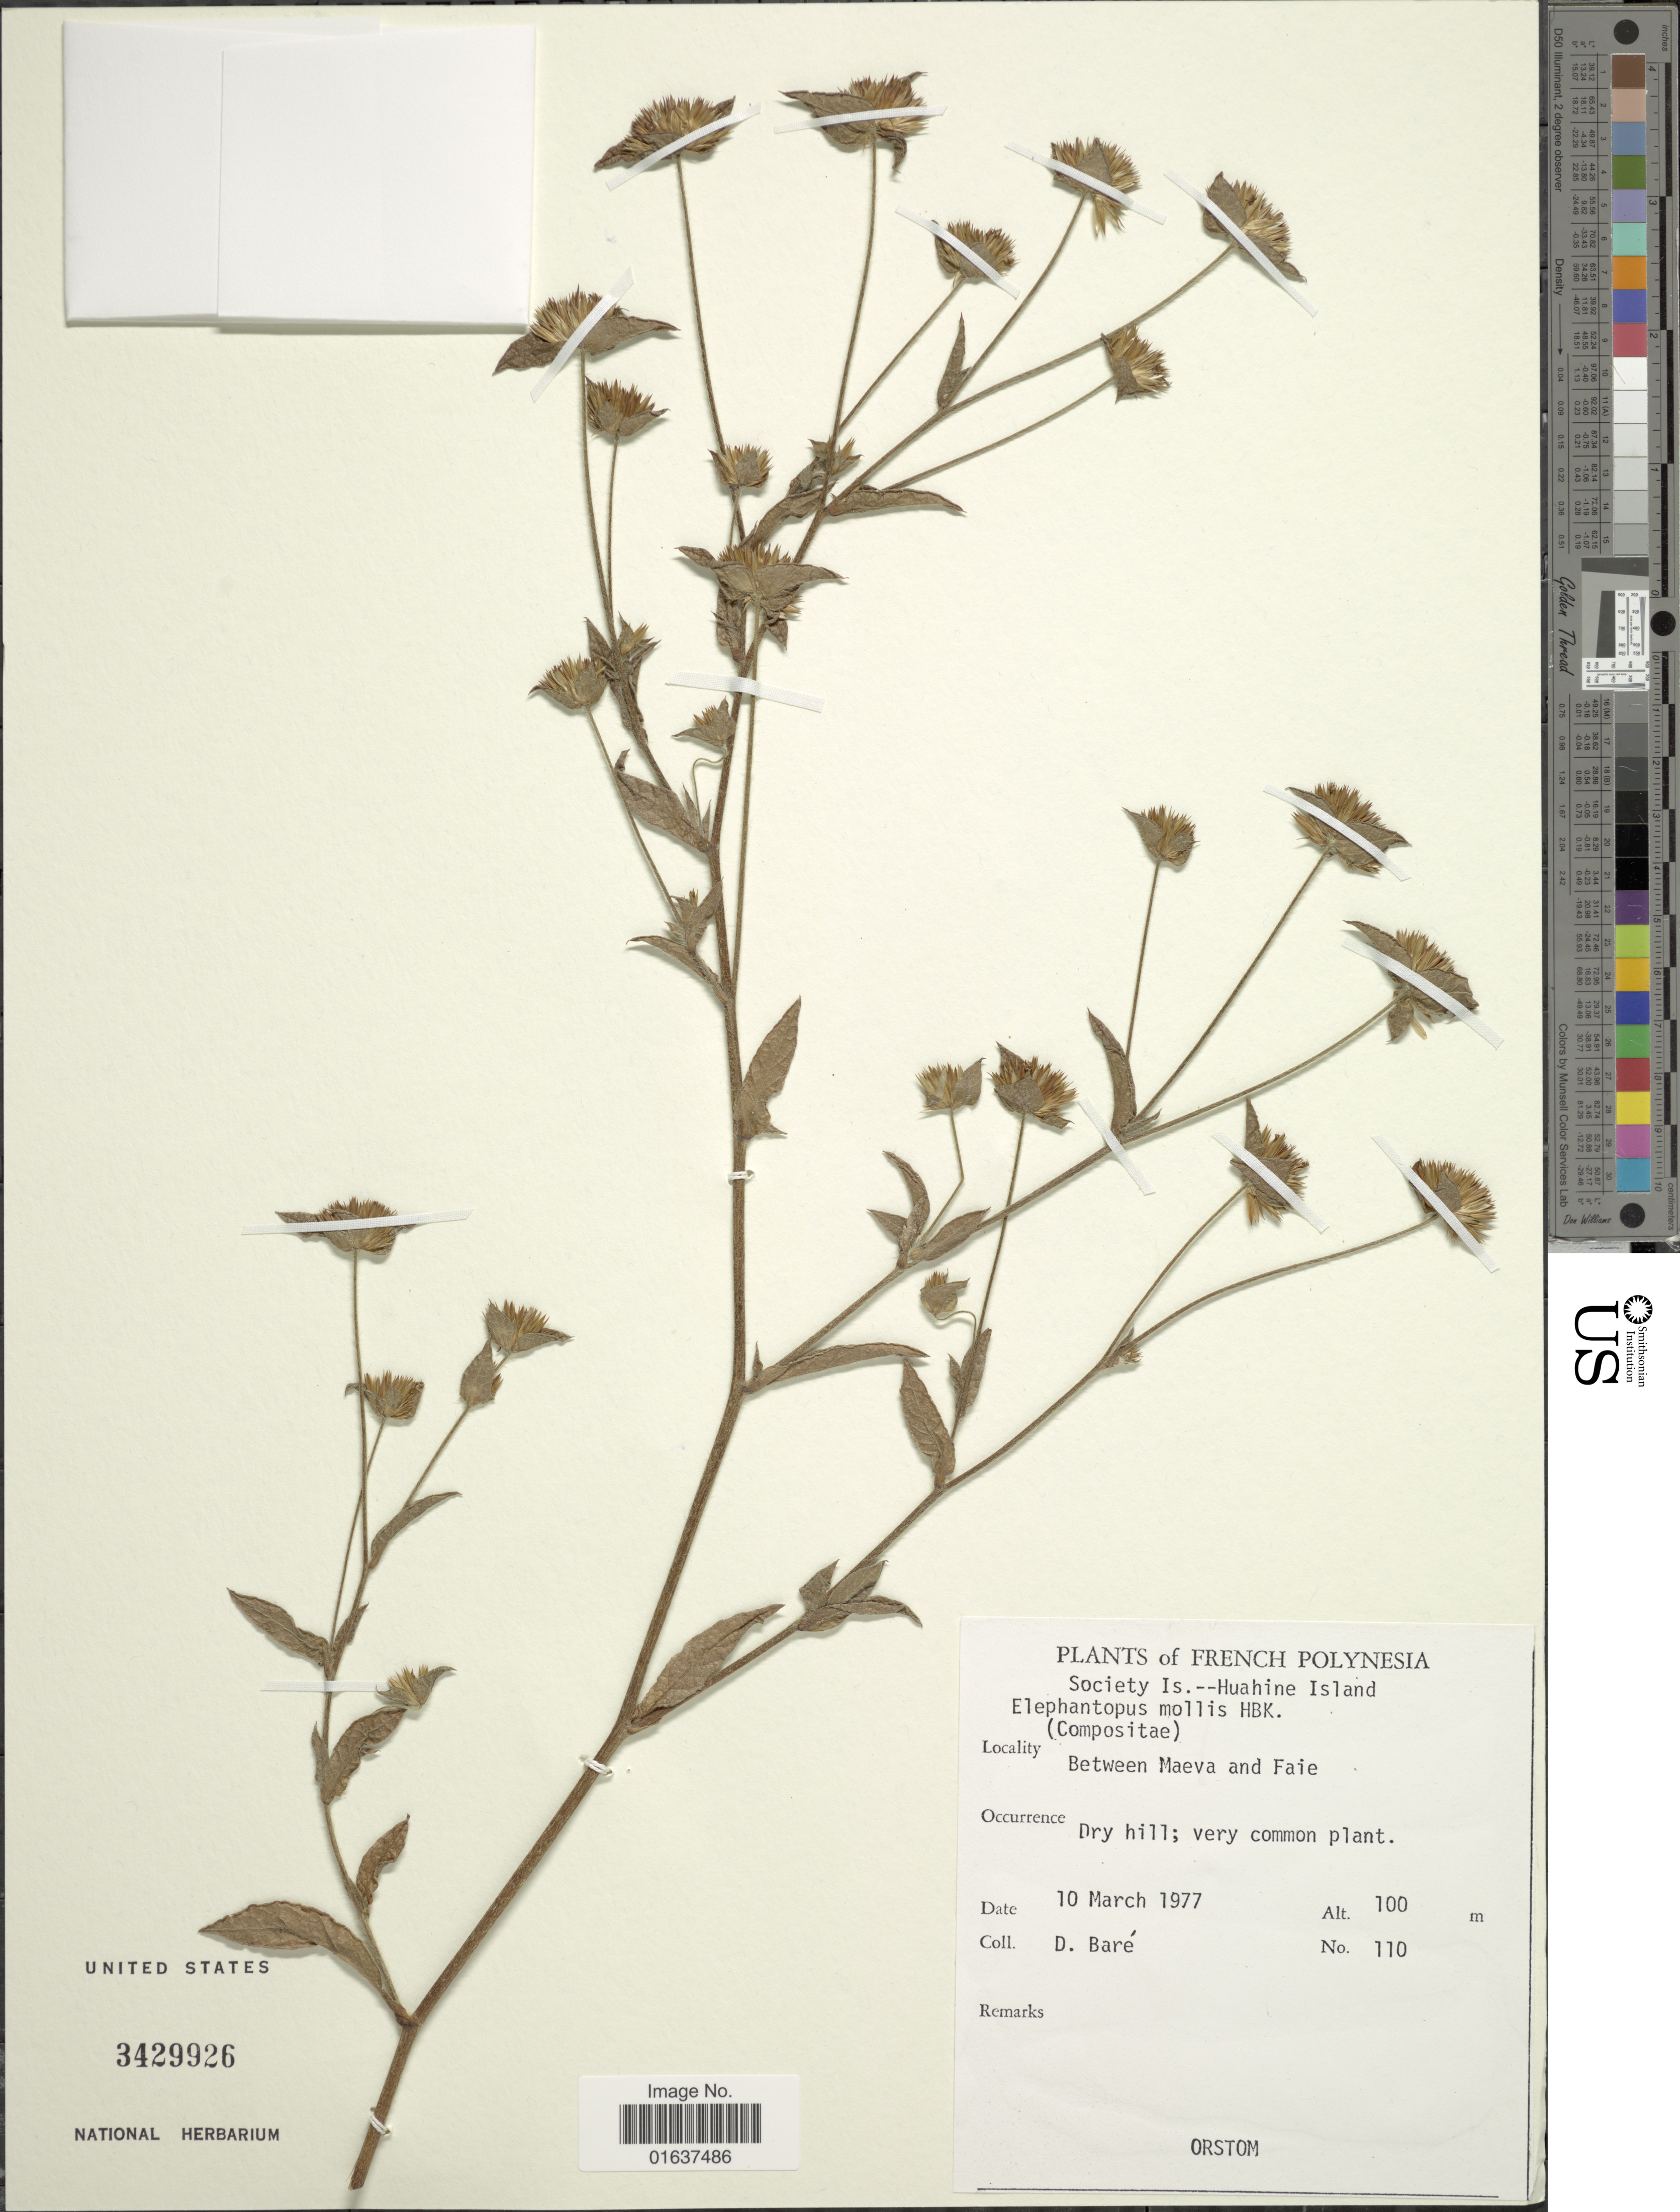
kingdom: Plantae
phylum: Tracheophyta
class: Magnoliopsida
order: Asterales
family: Asteraceae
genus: Elephantopus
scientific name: Elephantopus mollis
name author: Kunth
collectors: D. Baré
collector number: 110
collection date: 1977-03-10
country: French Polynesia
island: Huahine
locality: French Polynesia. Society Is. Huahine Island. Between Maeva and Faie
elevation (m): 100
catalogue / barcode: US 3429926